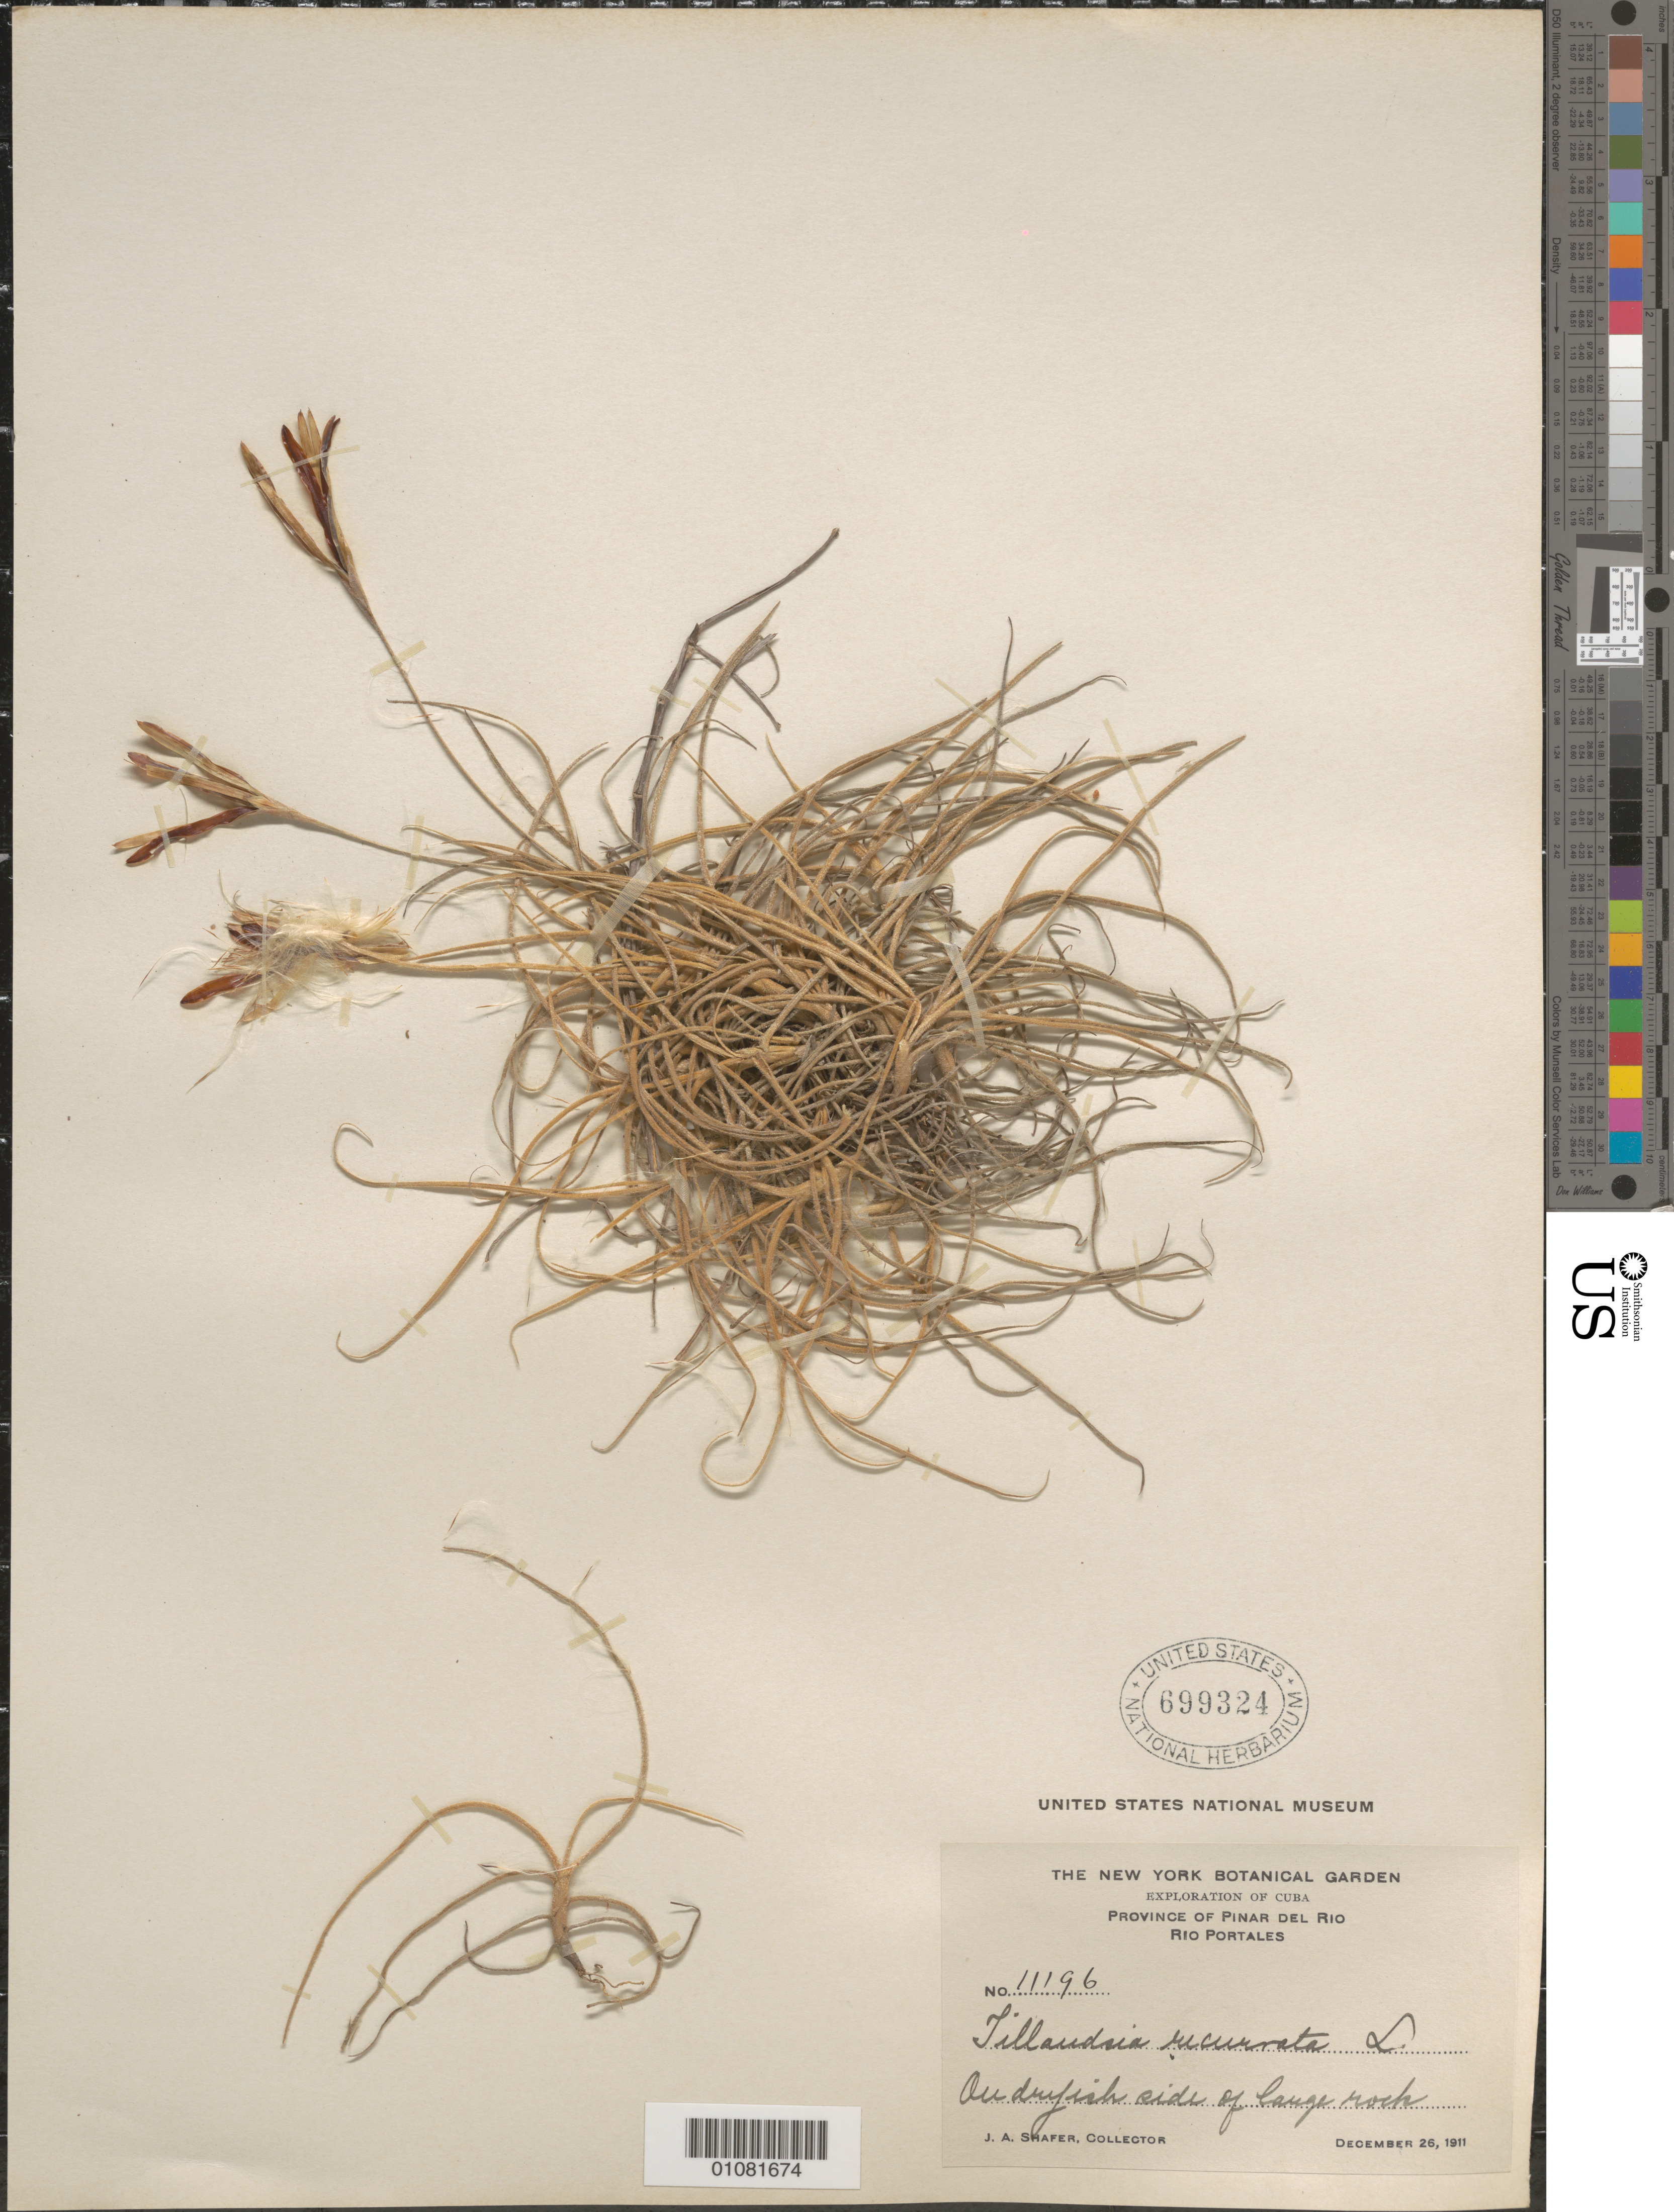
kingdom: Plantae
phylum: Tracheophyta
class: Liliopsida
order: Poales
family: Bromeliaceae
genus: Tillandsia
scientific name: Tillandsia recurvata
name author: L.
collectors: J. A. Shafer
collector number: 11196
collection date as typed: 26 Dec 1911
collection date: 1911-12-26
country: Cuba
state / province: Pinar del Rio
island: Cuba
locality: Rio Portales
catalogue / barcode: US 699324